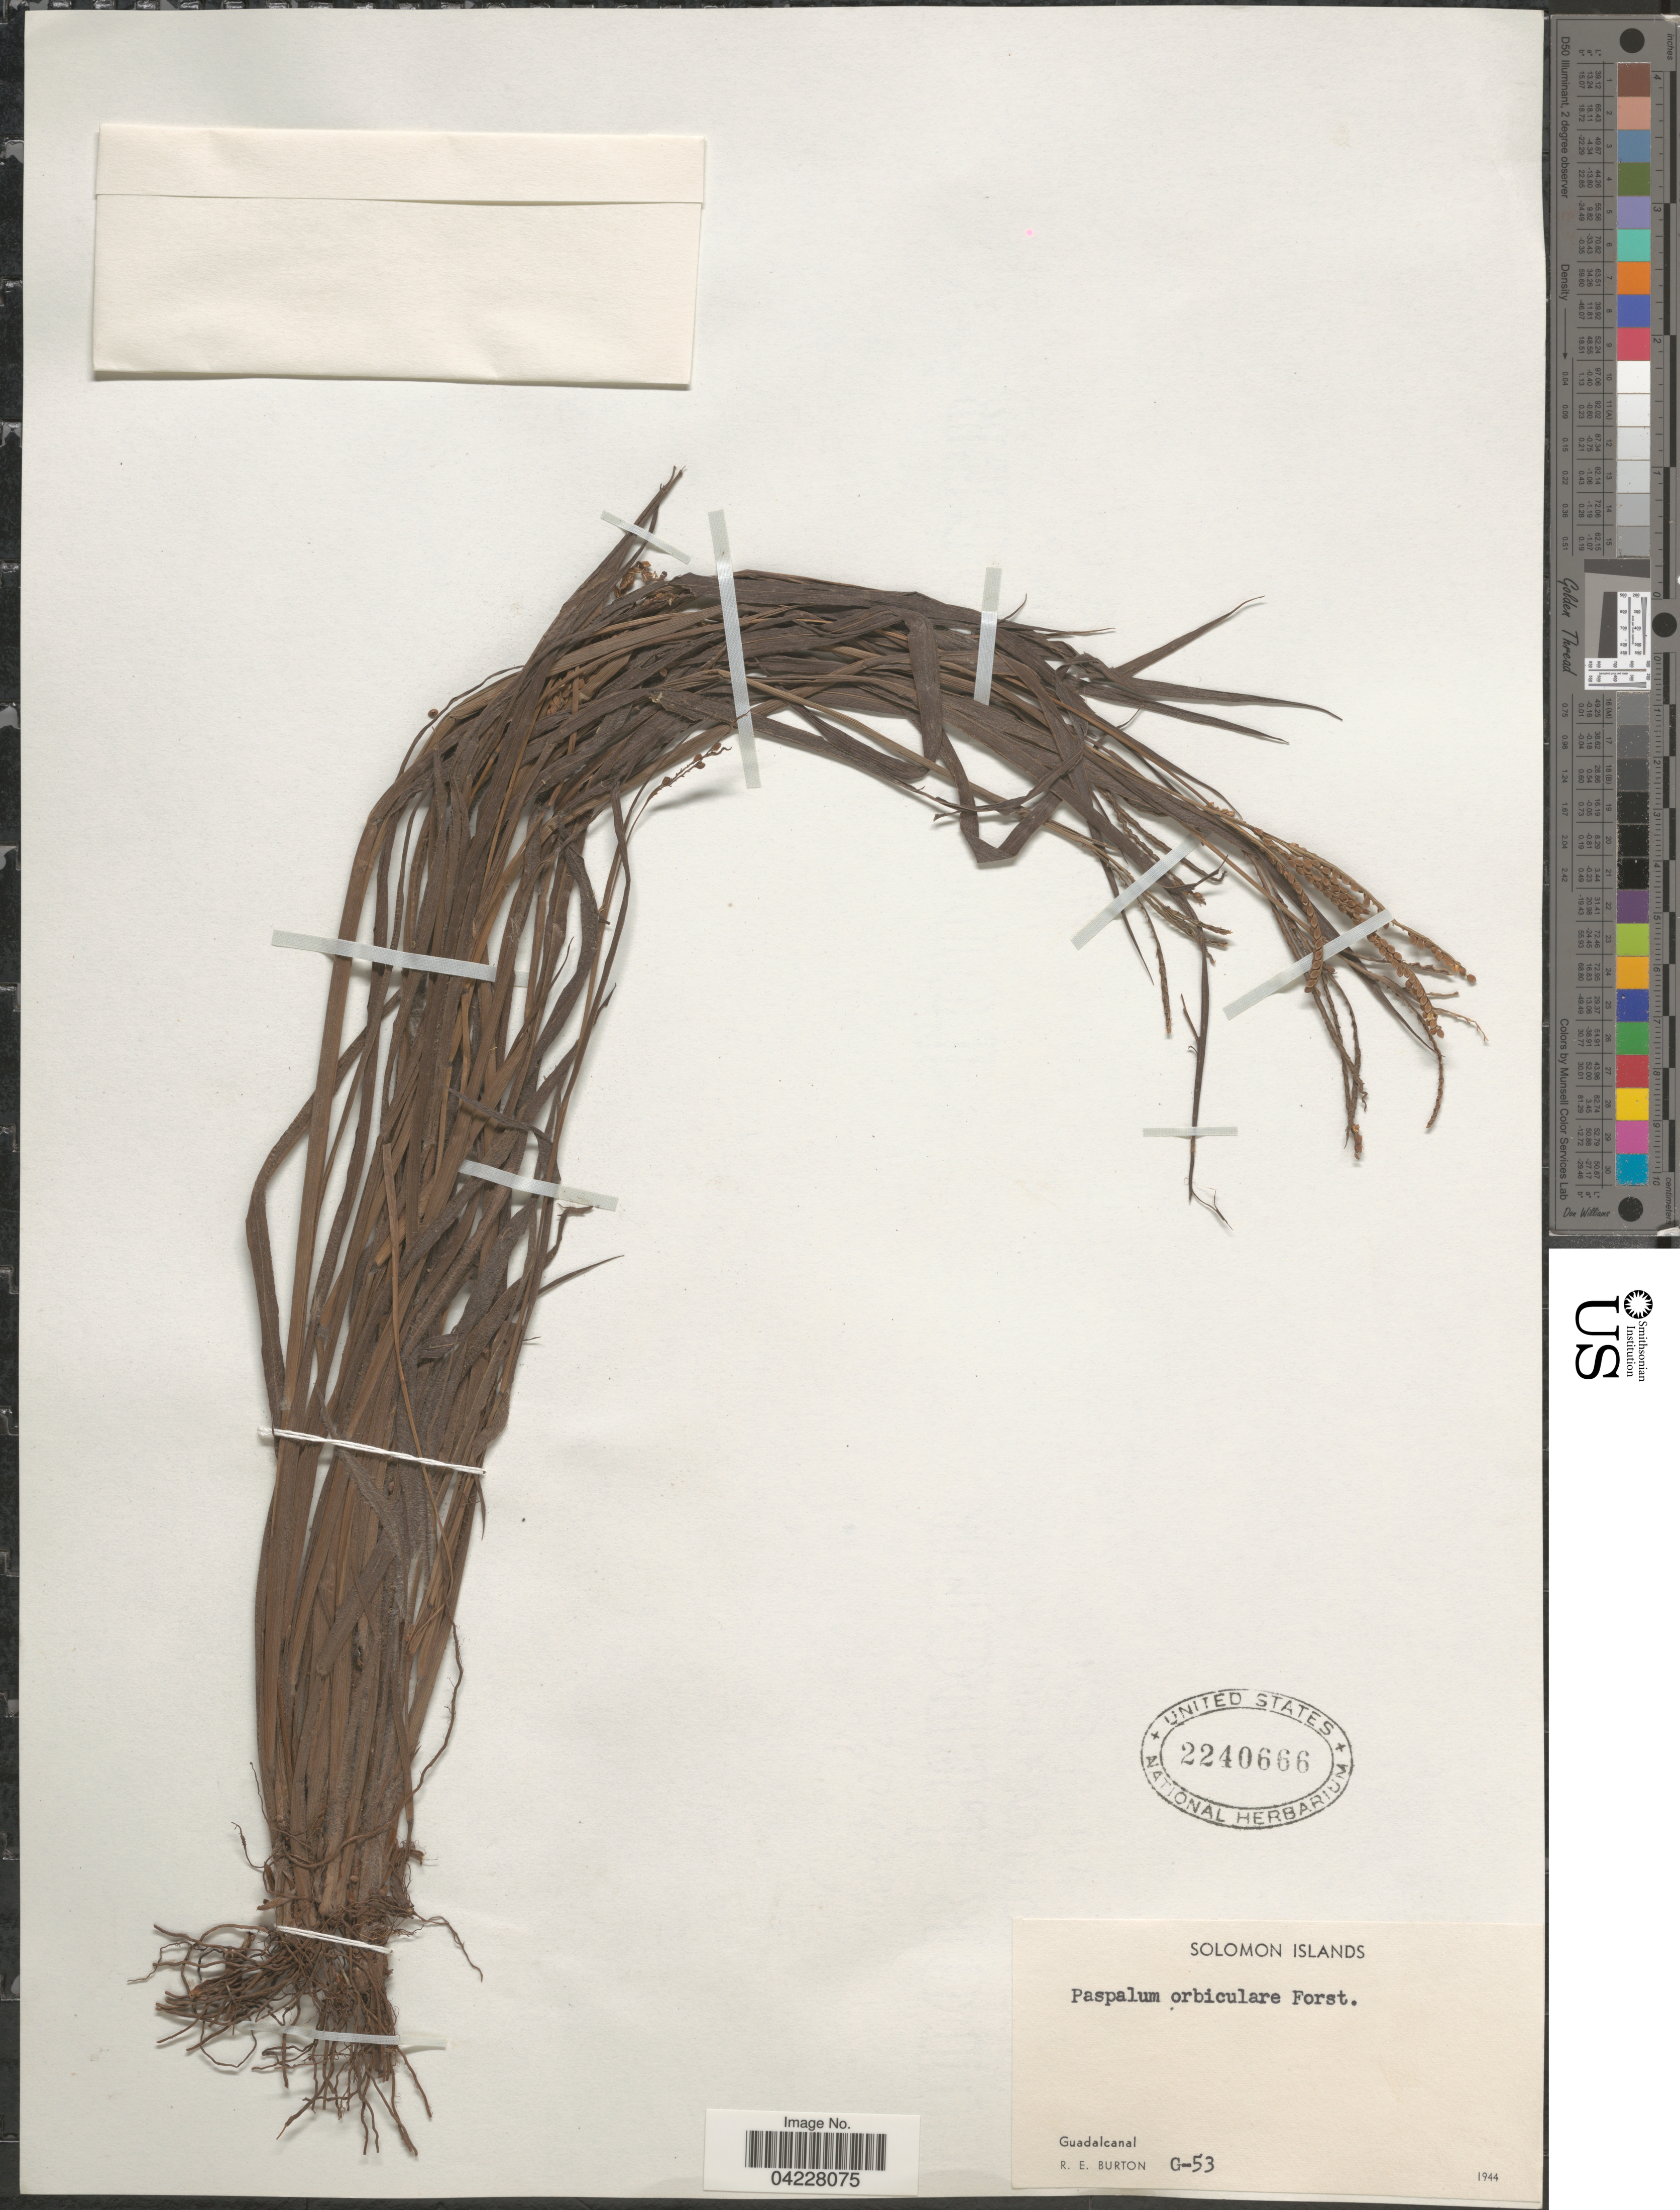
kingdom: Plantae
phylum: Tracheophyta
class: Liliopsida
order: Poales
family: Poaceae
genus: Paspalum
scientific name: Paspalum orbiculare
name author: G. Forst.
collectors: R. Burton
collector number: G-53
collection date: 1944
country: Solomon Islands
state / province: Solomon Islands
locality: Guadalcanal.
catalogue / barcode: US 2240666